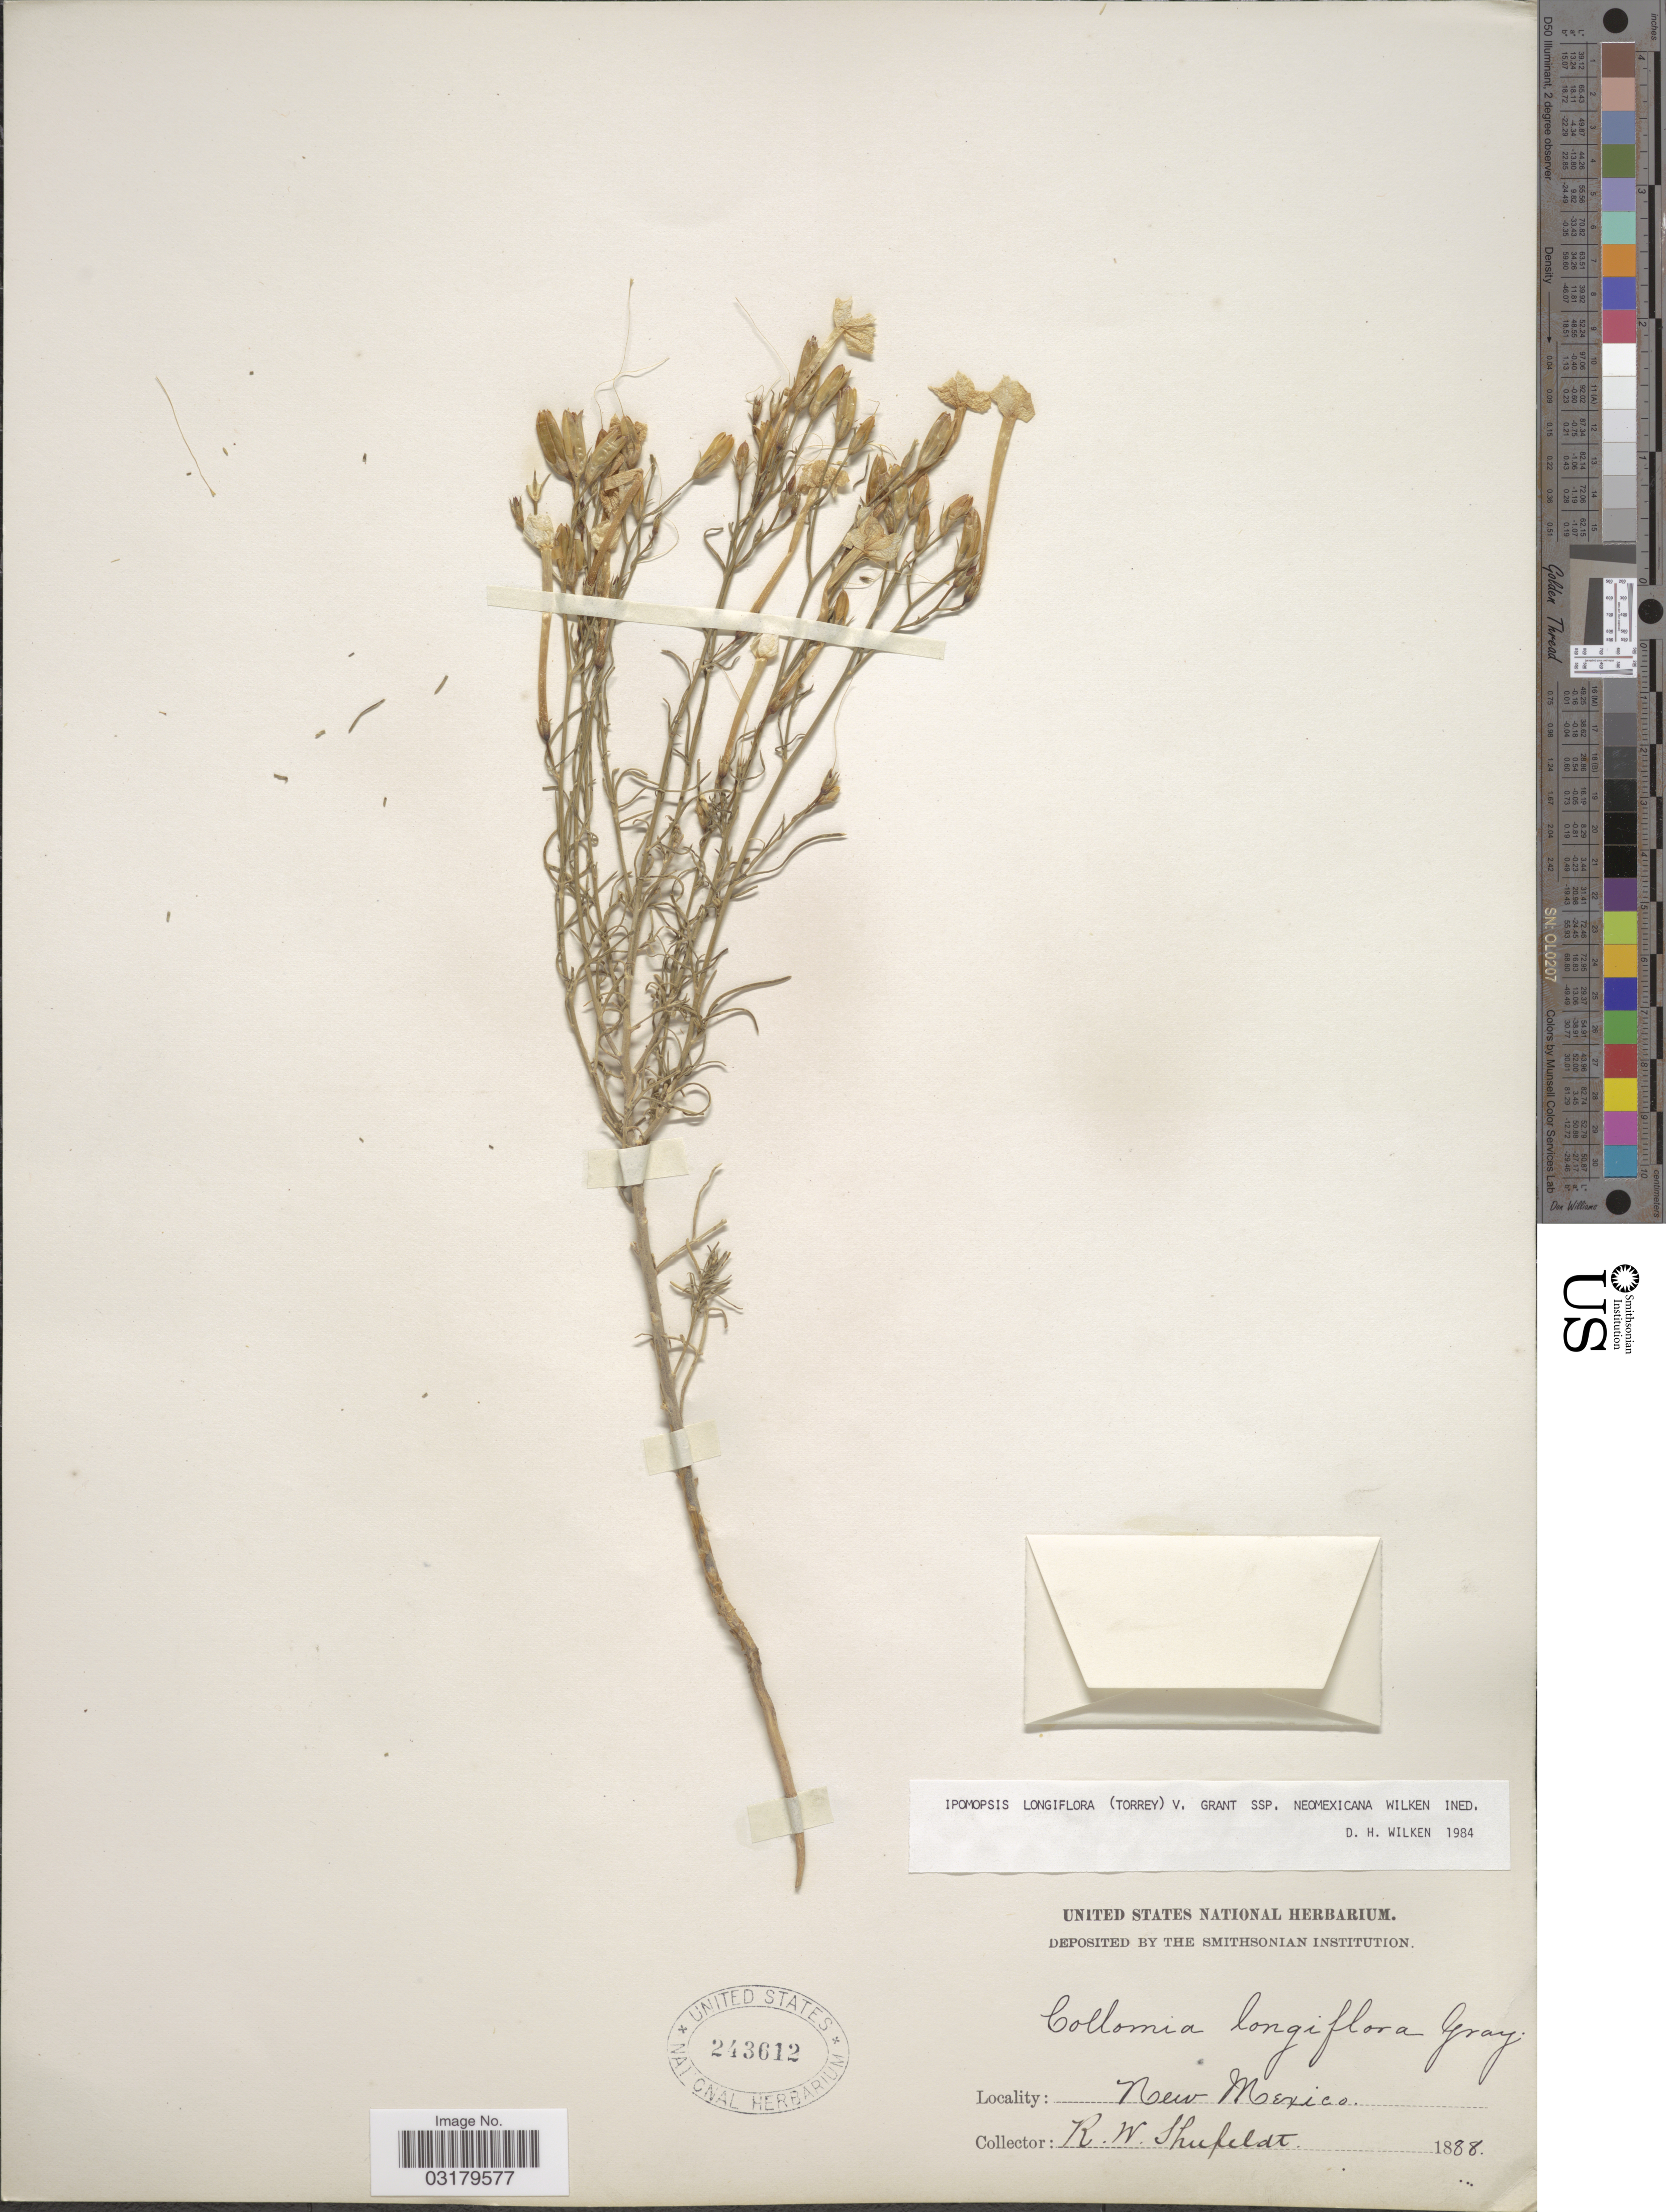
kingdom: Plantae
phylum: Tracheophyta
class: Magnoliopsida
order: Ericales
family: Polemoniaceae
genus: Ipomopsis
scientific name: Ipomopsis longiflora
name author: (Torr.) V.E. Grant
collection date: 1888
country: United States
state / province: New Mexico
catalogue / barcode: US 243612